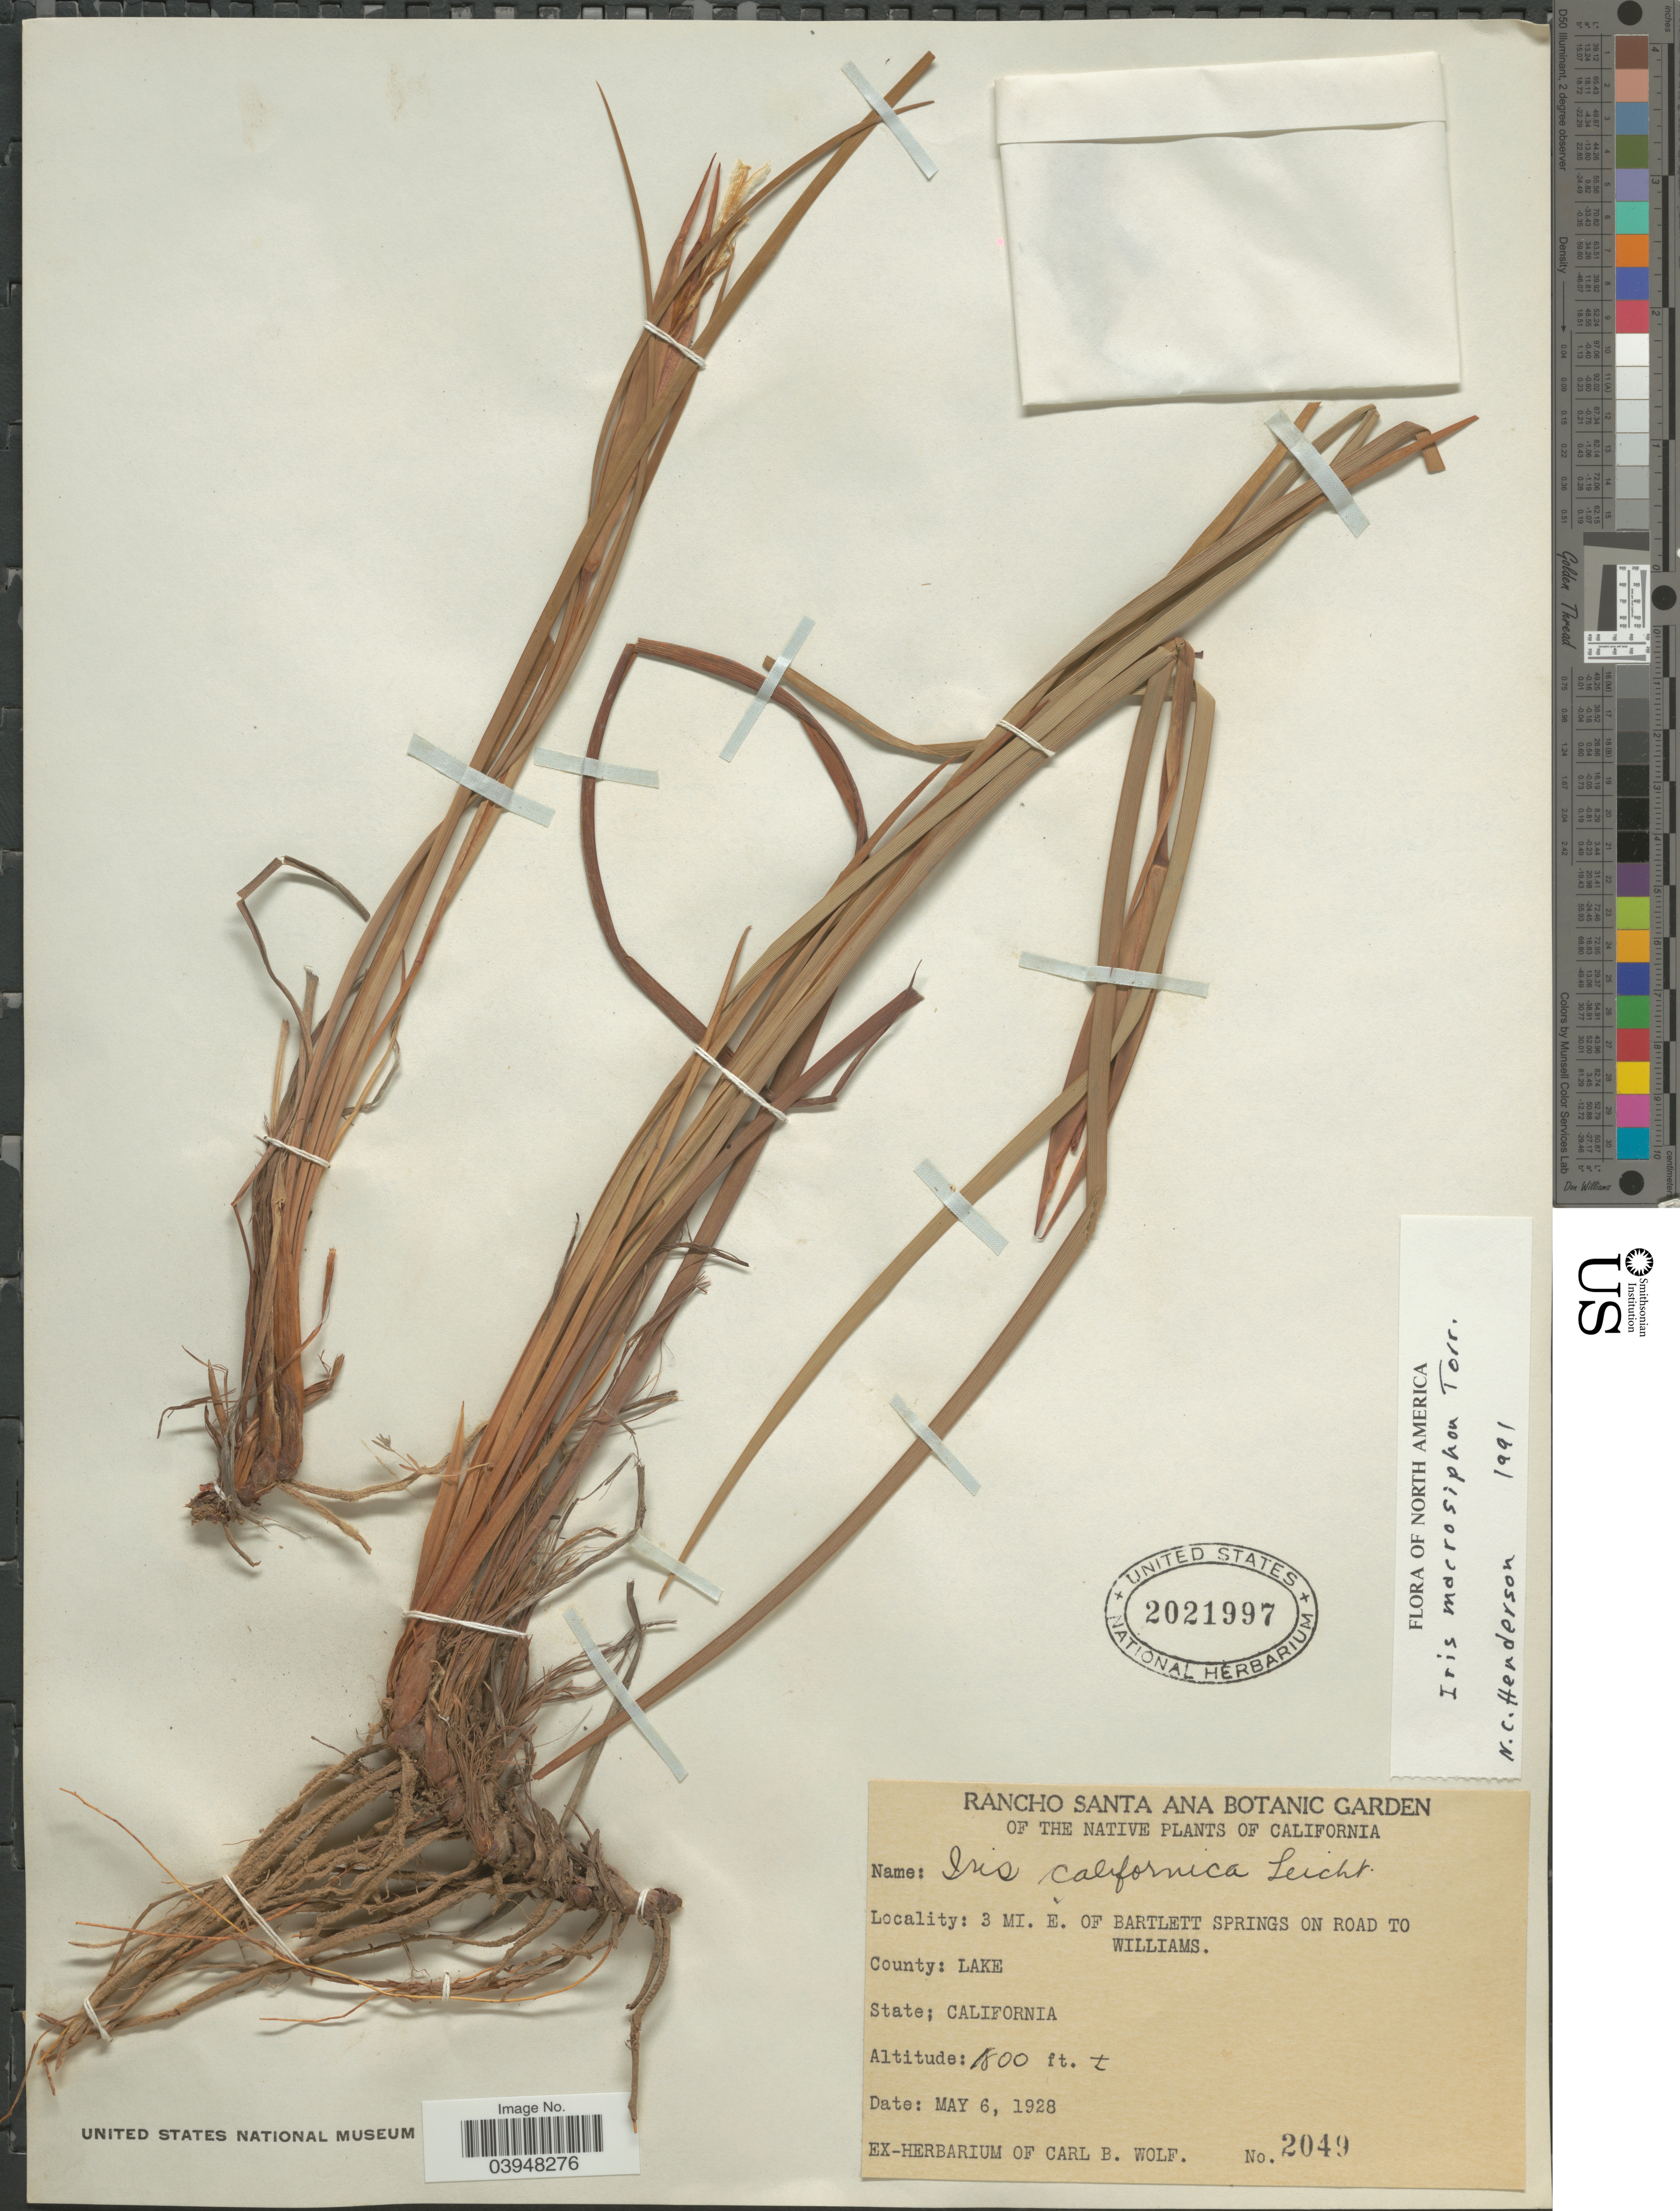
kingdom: Plantae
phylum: Tracheophyta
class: Liliopsida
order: Asparagales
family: Iridaceae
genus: Iris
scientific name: Iris californica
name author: Leichtlin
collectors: ex herb. Carl B. Wolf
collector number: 2049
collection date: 1928-05-06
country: United States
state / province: California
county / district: Lake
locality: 3 mi. e. of Bartlett Springs on road to Williams. County: Lake.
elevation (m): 549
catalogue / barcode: US 2021997